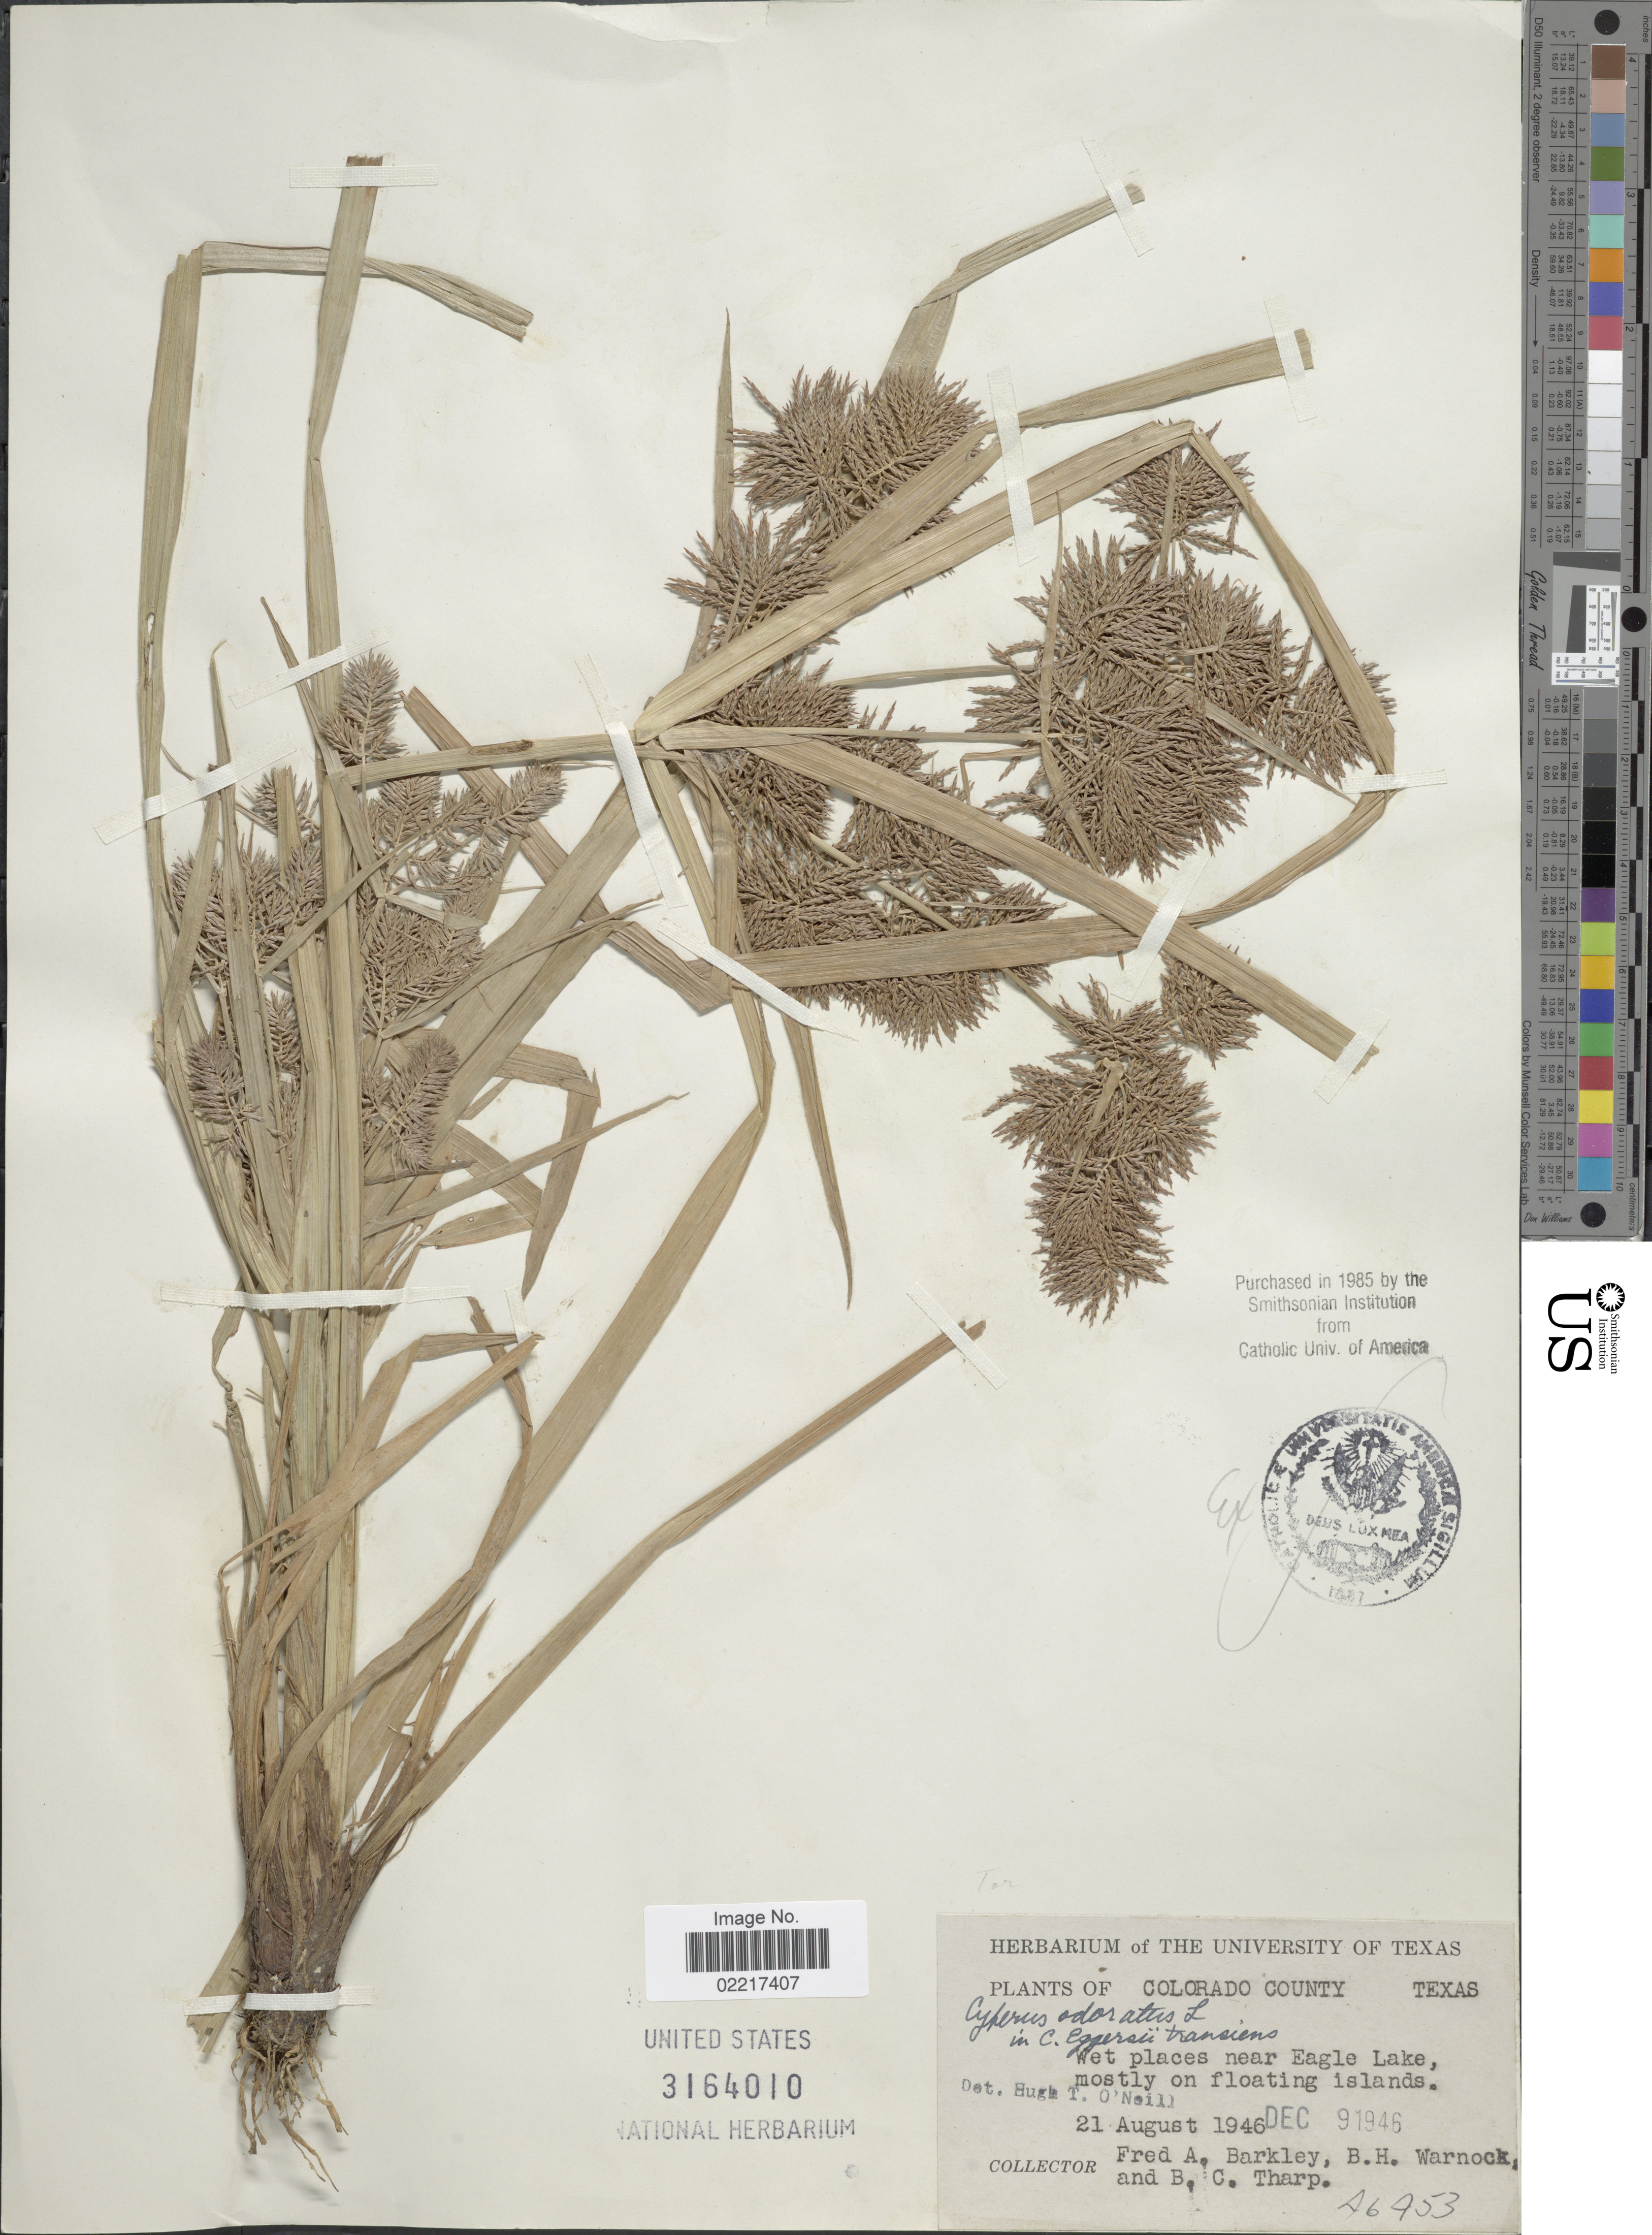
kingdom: Plantae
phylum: Tracheophyta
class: Liliopsida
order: Poales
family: Cyperaceae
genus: Cyperus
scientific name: Cyperus odoratus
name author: L.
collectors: F. A. Barkley, B. H. Warnock & B. C. Tharp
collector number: A6953*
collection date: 1946-08-21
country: United States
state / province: Texas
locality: Colorado County, Wet places near Eagle Lake, mostly on floating islands,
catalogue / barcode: US 3164010